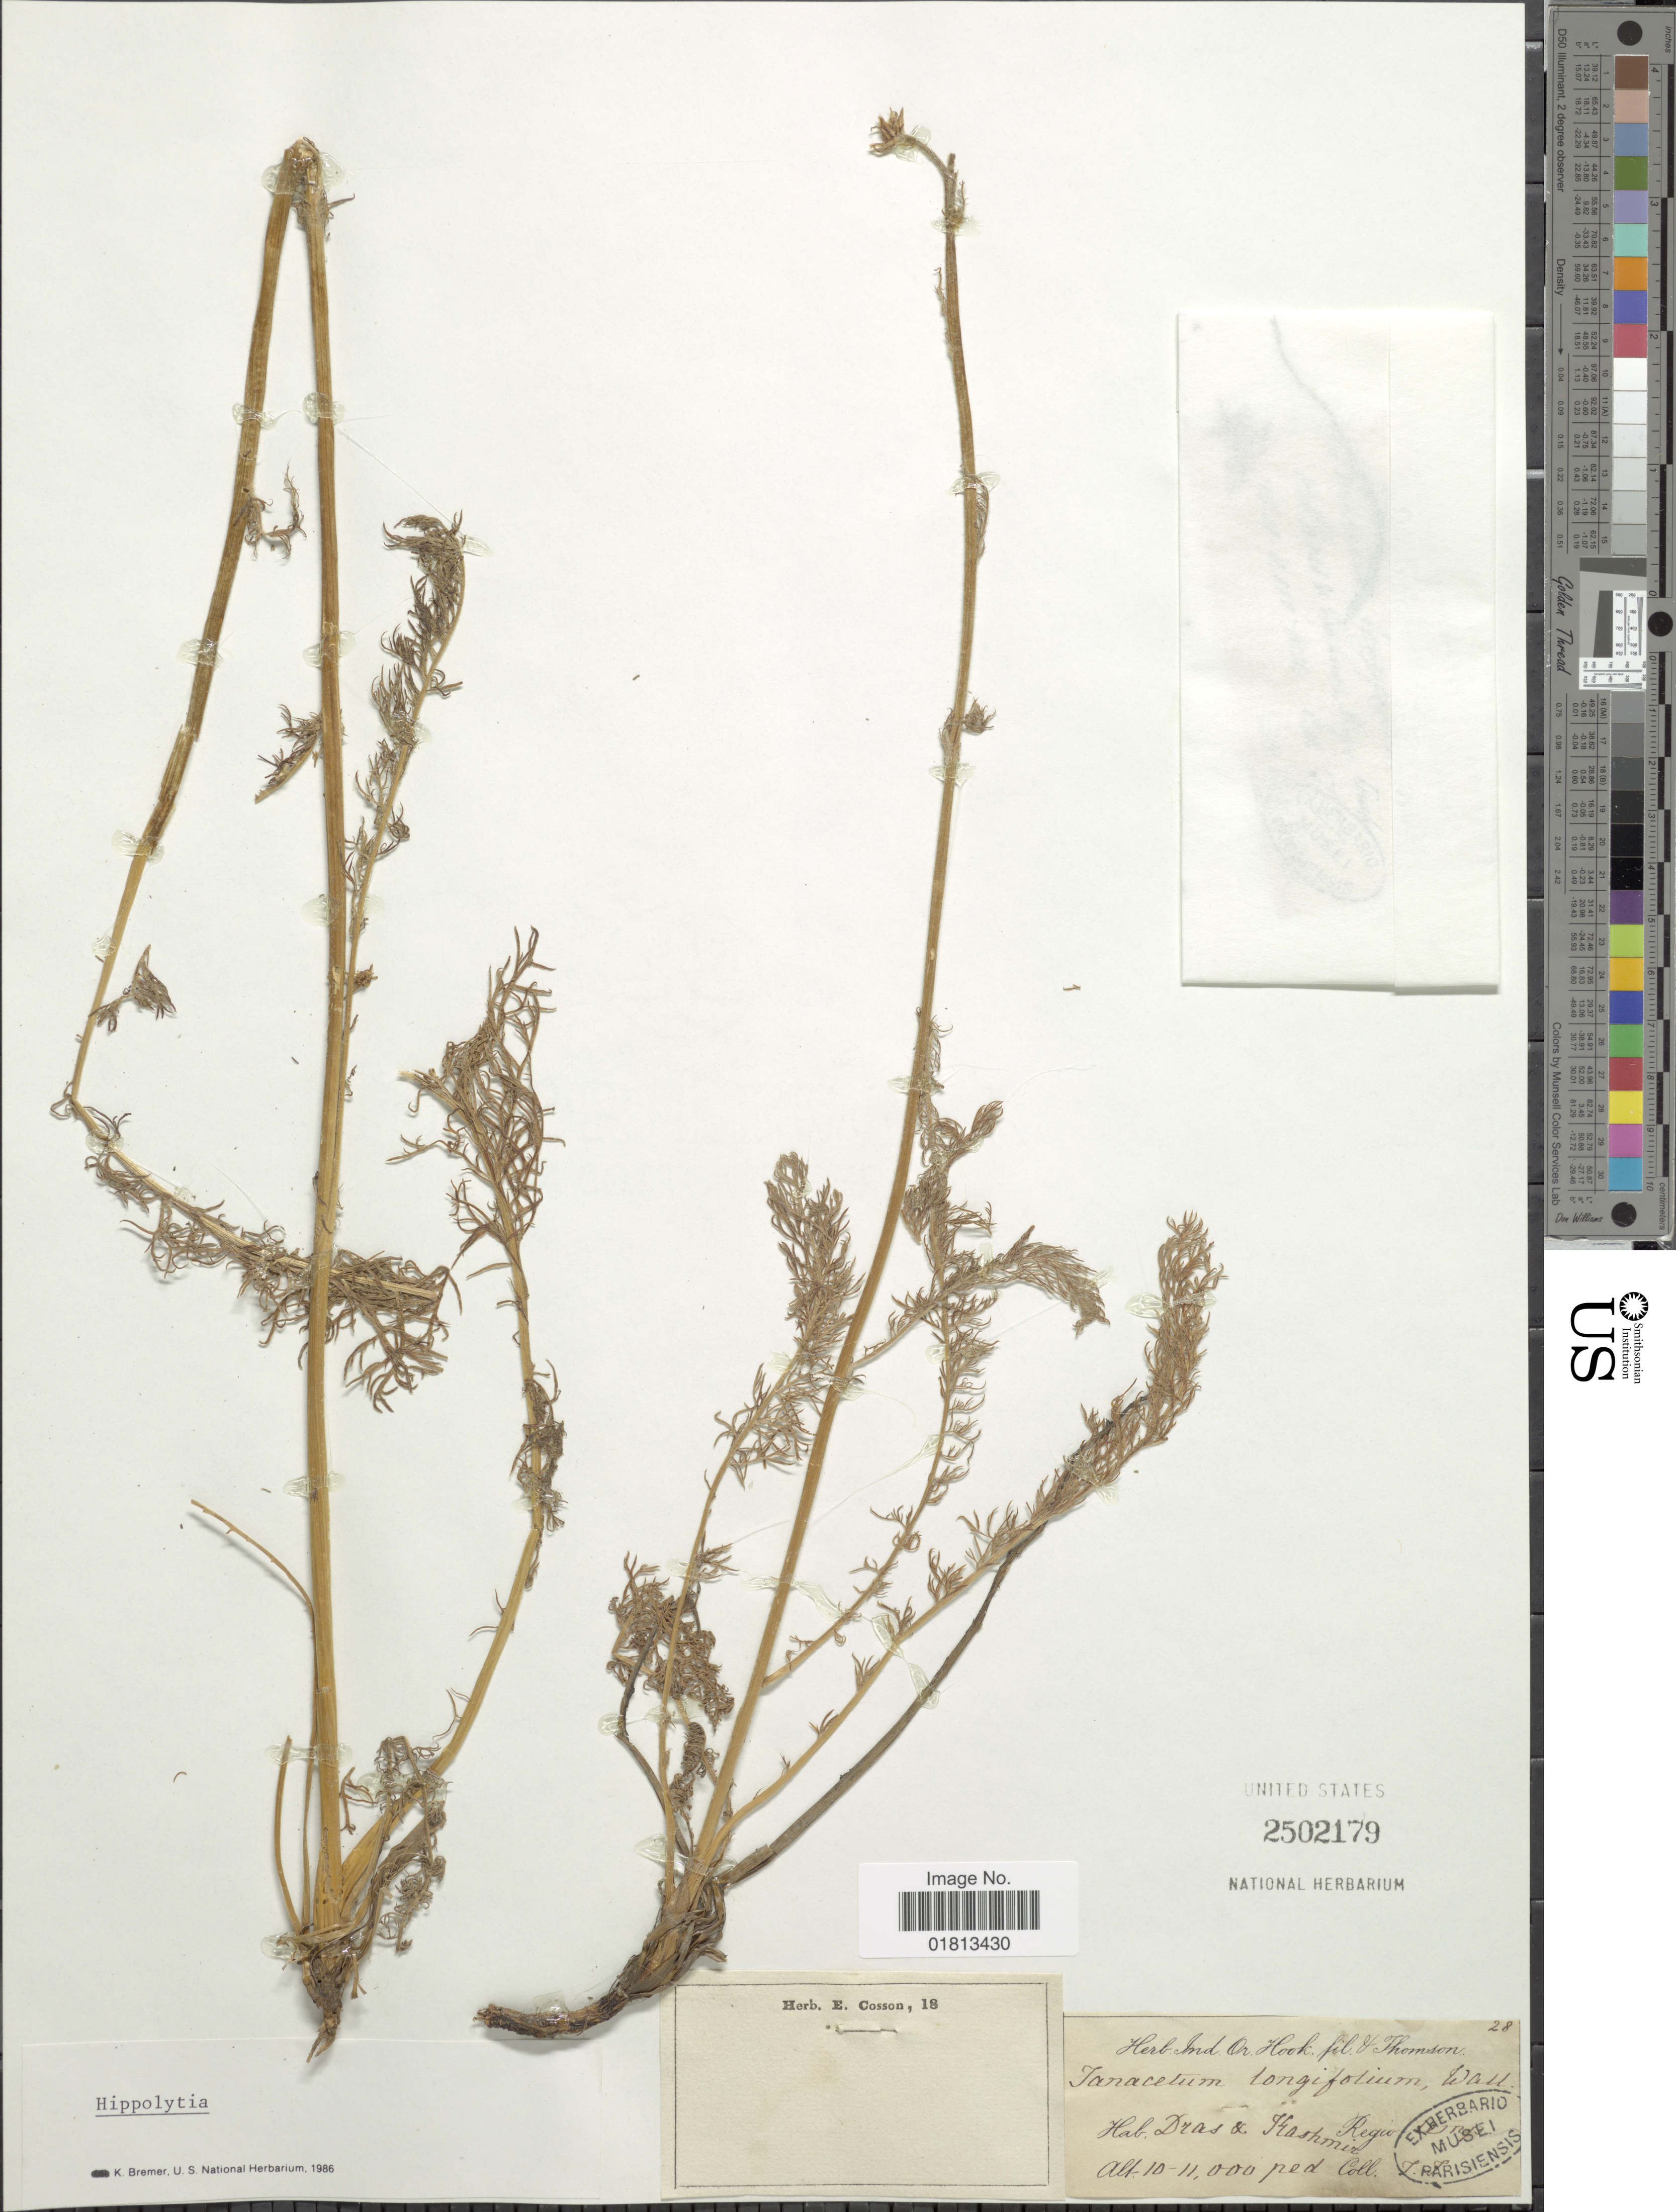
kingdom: Plantae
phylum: Tracheophyta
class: Magnoliopsida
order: Asterales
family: Asteraceae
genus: Hippolytia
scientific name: Hippolytia longifolium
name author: Wall.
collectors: J. Thomson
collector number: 28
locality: Dras & Kashmir [interpreted]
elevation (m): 3048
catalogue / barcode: US 2502179